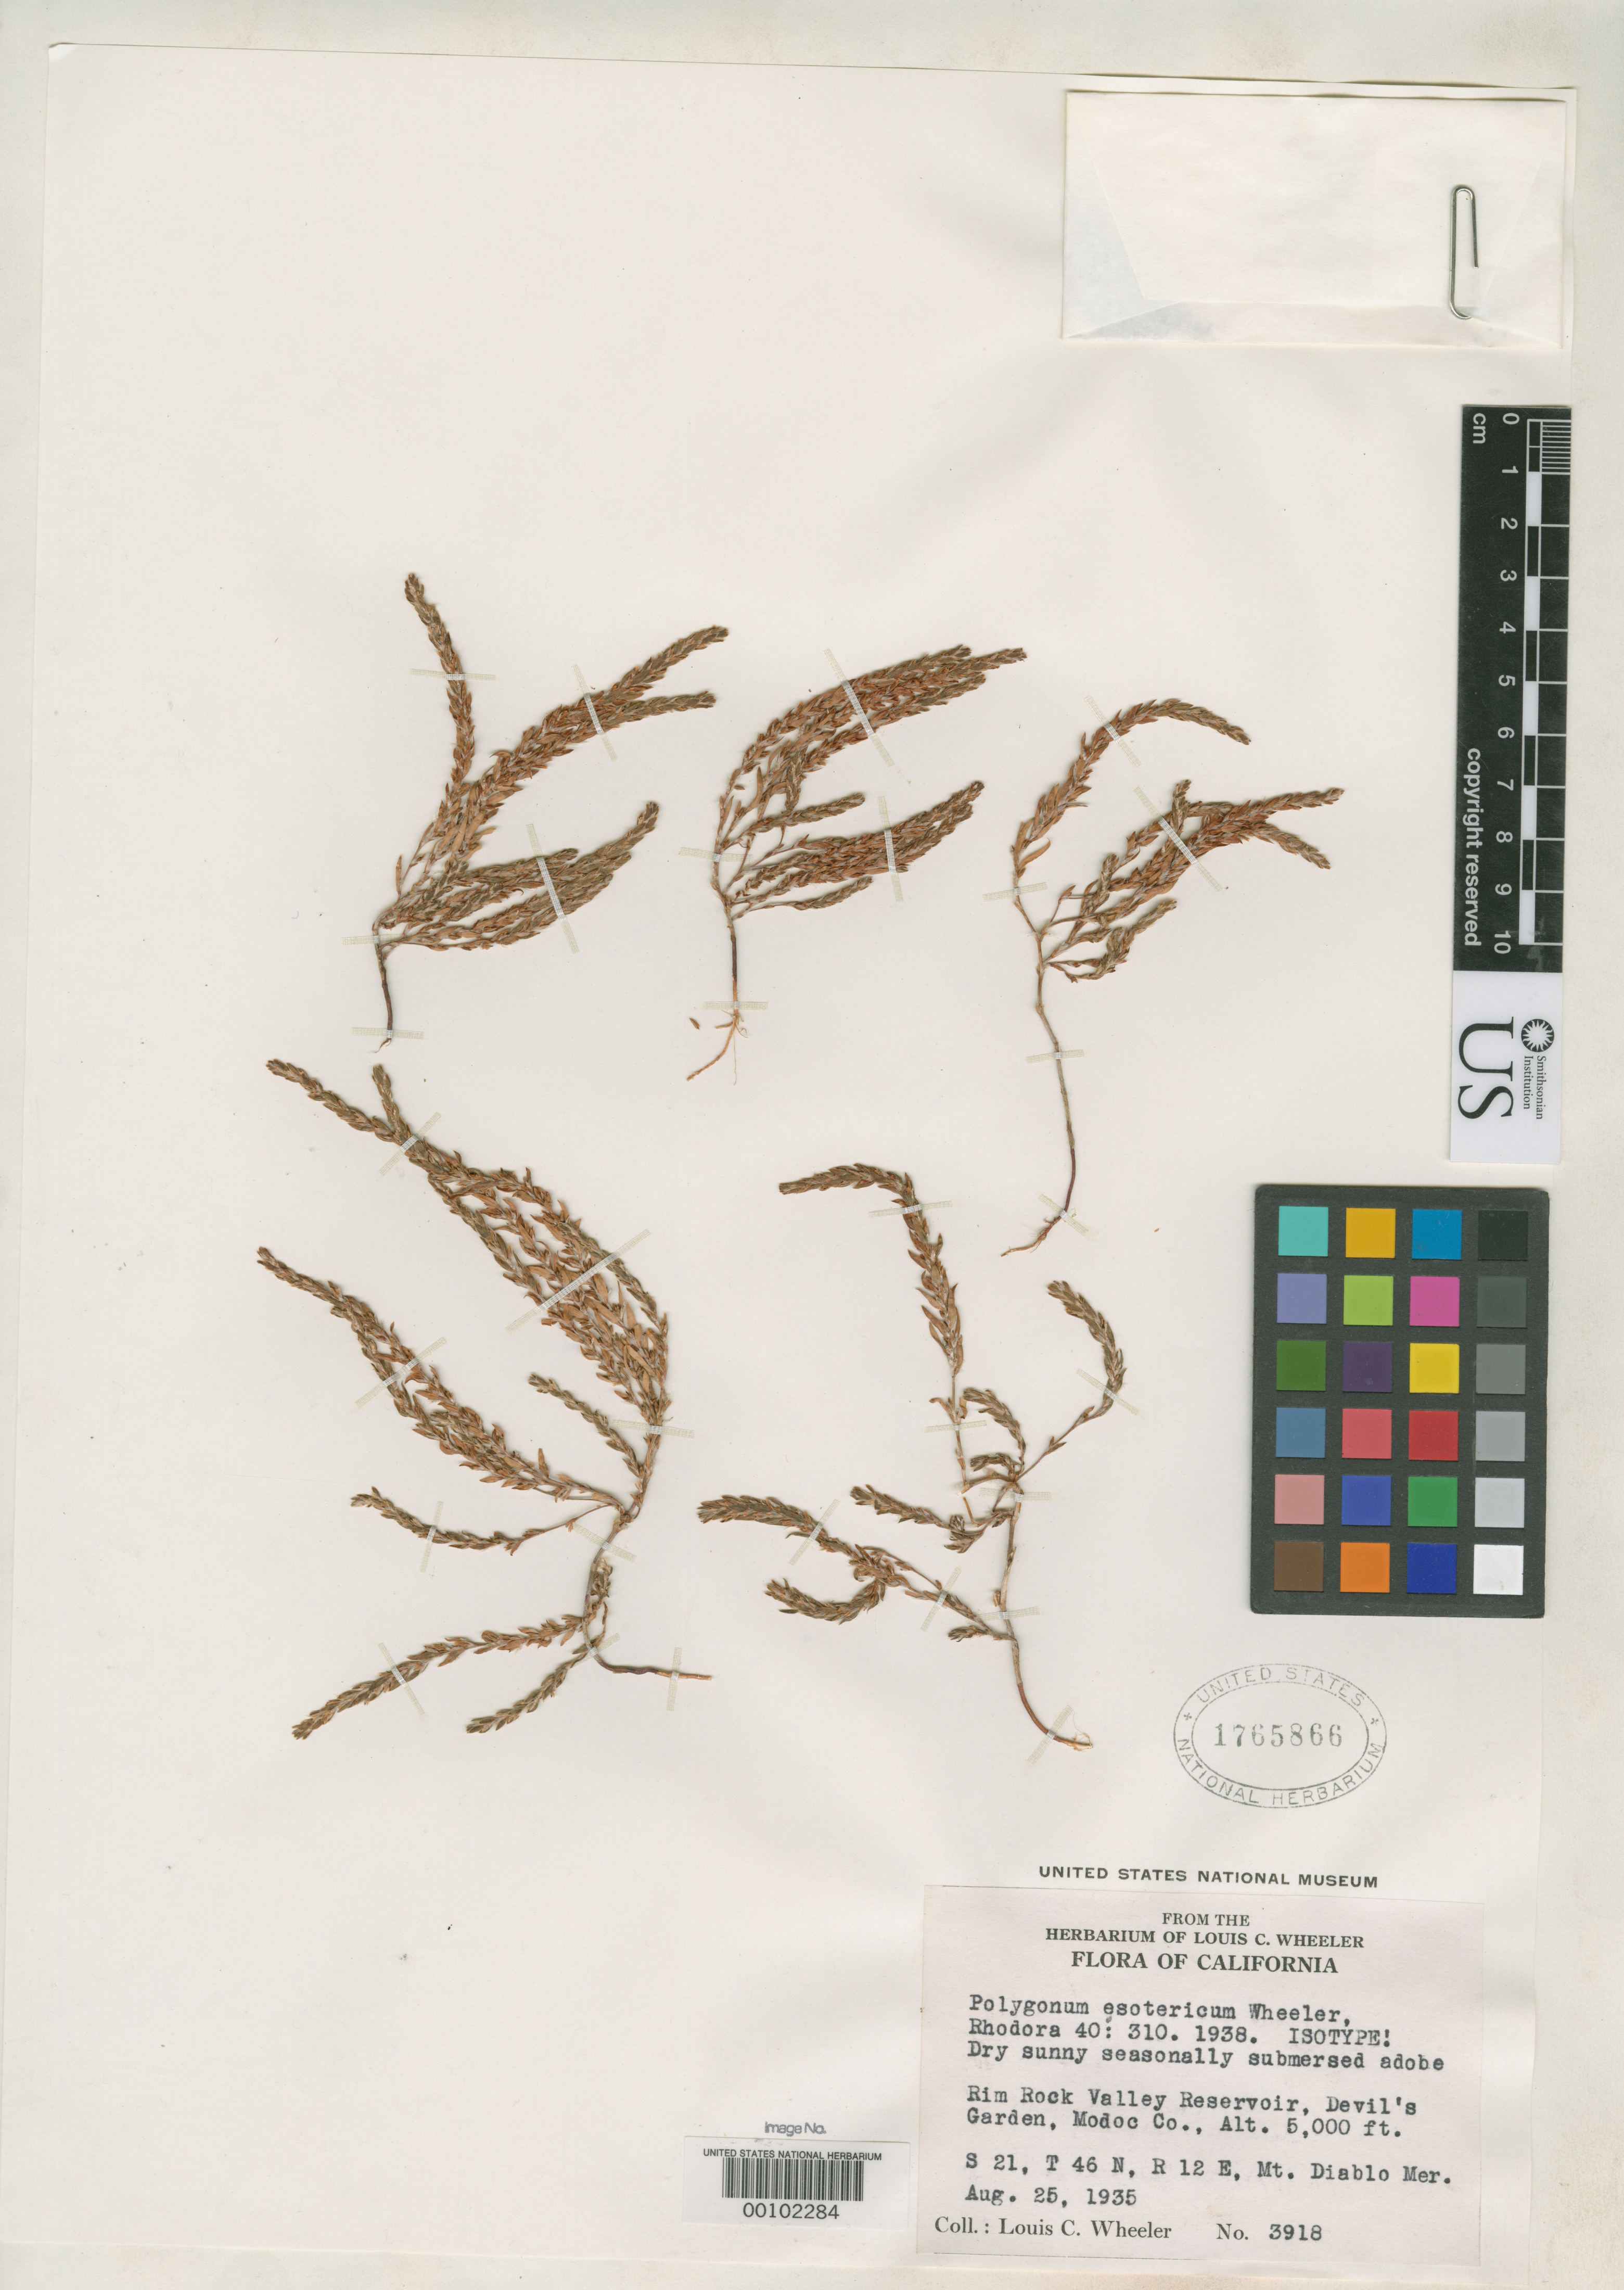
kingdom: Plantae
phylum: Tracheophyta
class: Magnoliopsida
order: Caryophyllales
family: Polygonaceae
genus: Polygonum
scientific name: Polygonum esotericum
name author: L.C. Wheeler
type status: Isotype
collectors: L. C. Wheeler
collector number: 3918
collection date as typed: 25 Aug 1935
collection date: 1935-08-25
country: United States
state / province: California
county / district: Modoc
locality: Rim Rock Valley Reservoir, Devil's Garden.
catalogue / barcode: US 1765866